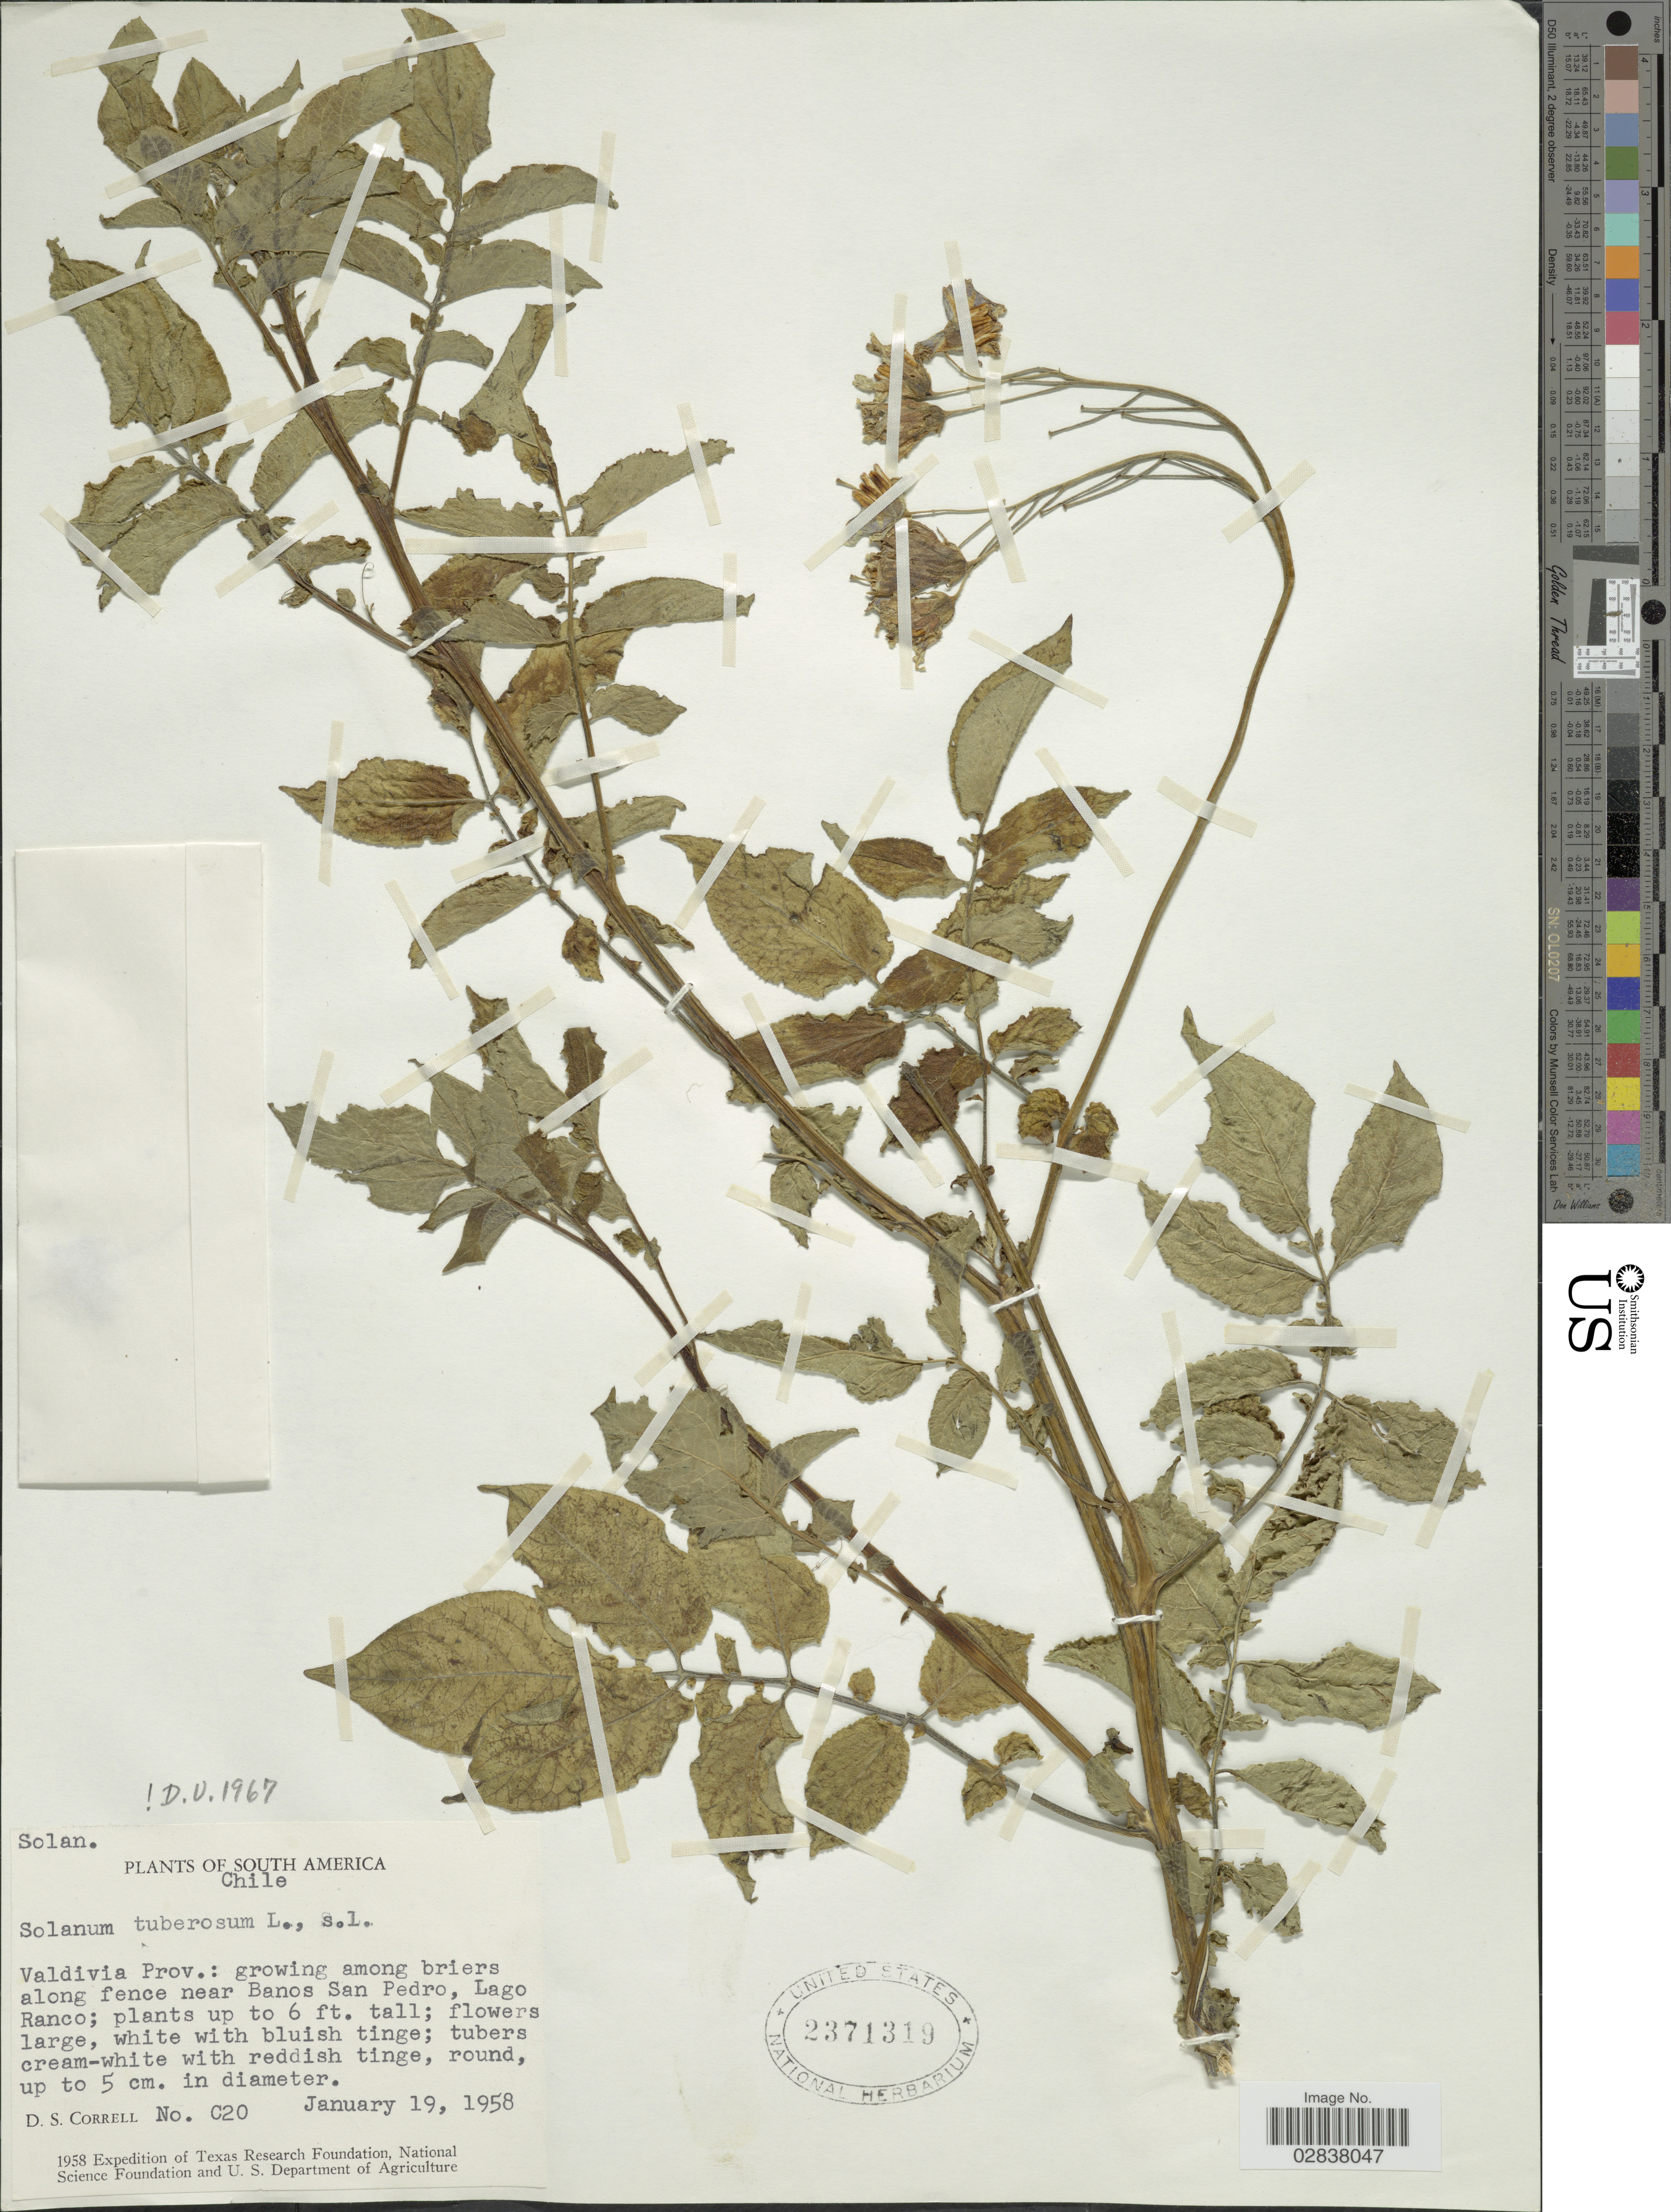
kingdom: Plantae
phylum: Tracheophyta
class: Magnoliopsida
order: Solanales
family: Solanaceae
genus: Solanum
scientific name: Solanum tuberosum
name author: L.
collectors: D. S. Correll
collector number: C20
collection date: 1958-01-19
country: Chile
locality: Valdivia Prov., growing among briers along fence near Banos San Pedro, Lago Ranco.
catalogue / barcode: US 2371319